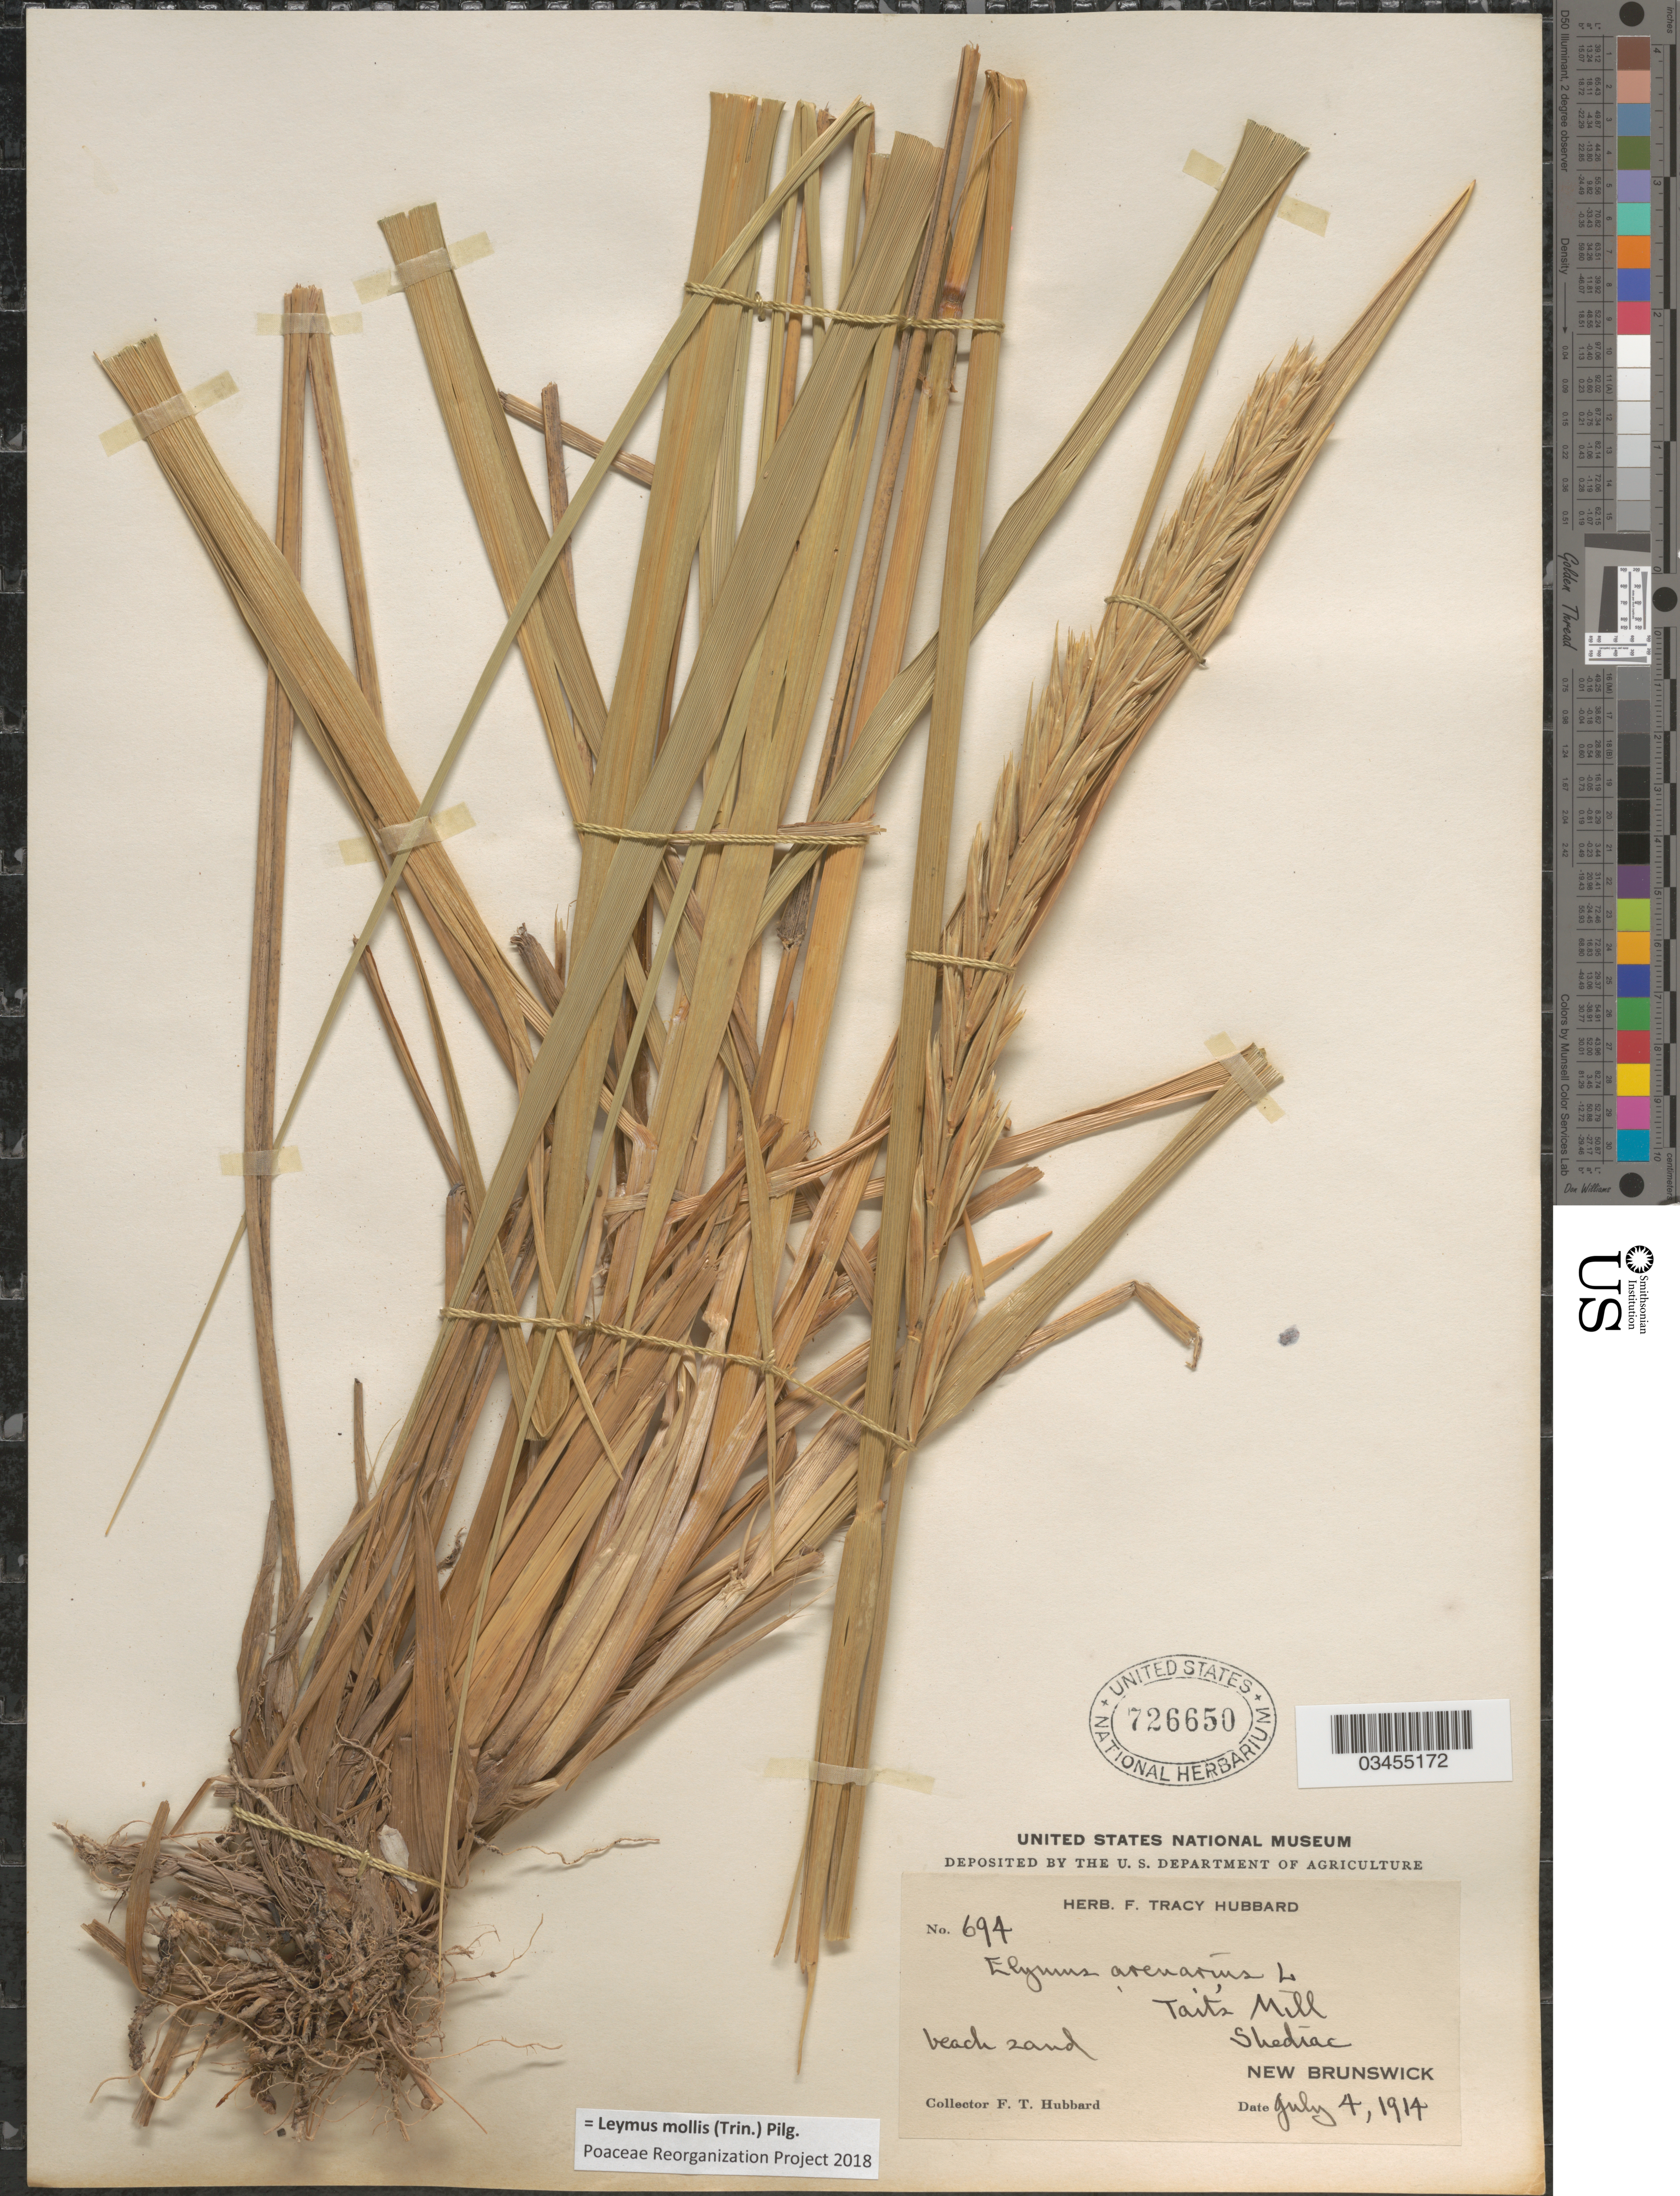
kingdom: Plantae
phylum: Tracheophyta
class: Liliopsida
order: Poales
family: Poaceae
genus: Leymus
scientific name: Leymus mollis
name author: (Trin.) Pilg.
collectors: F. T. Hubbard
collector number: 694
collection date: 1914-07-04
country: Canada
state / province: New Brunswick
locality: Tait's Mill. Shediac.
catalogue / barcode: US 726650